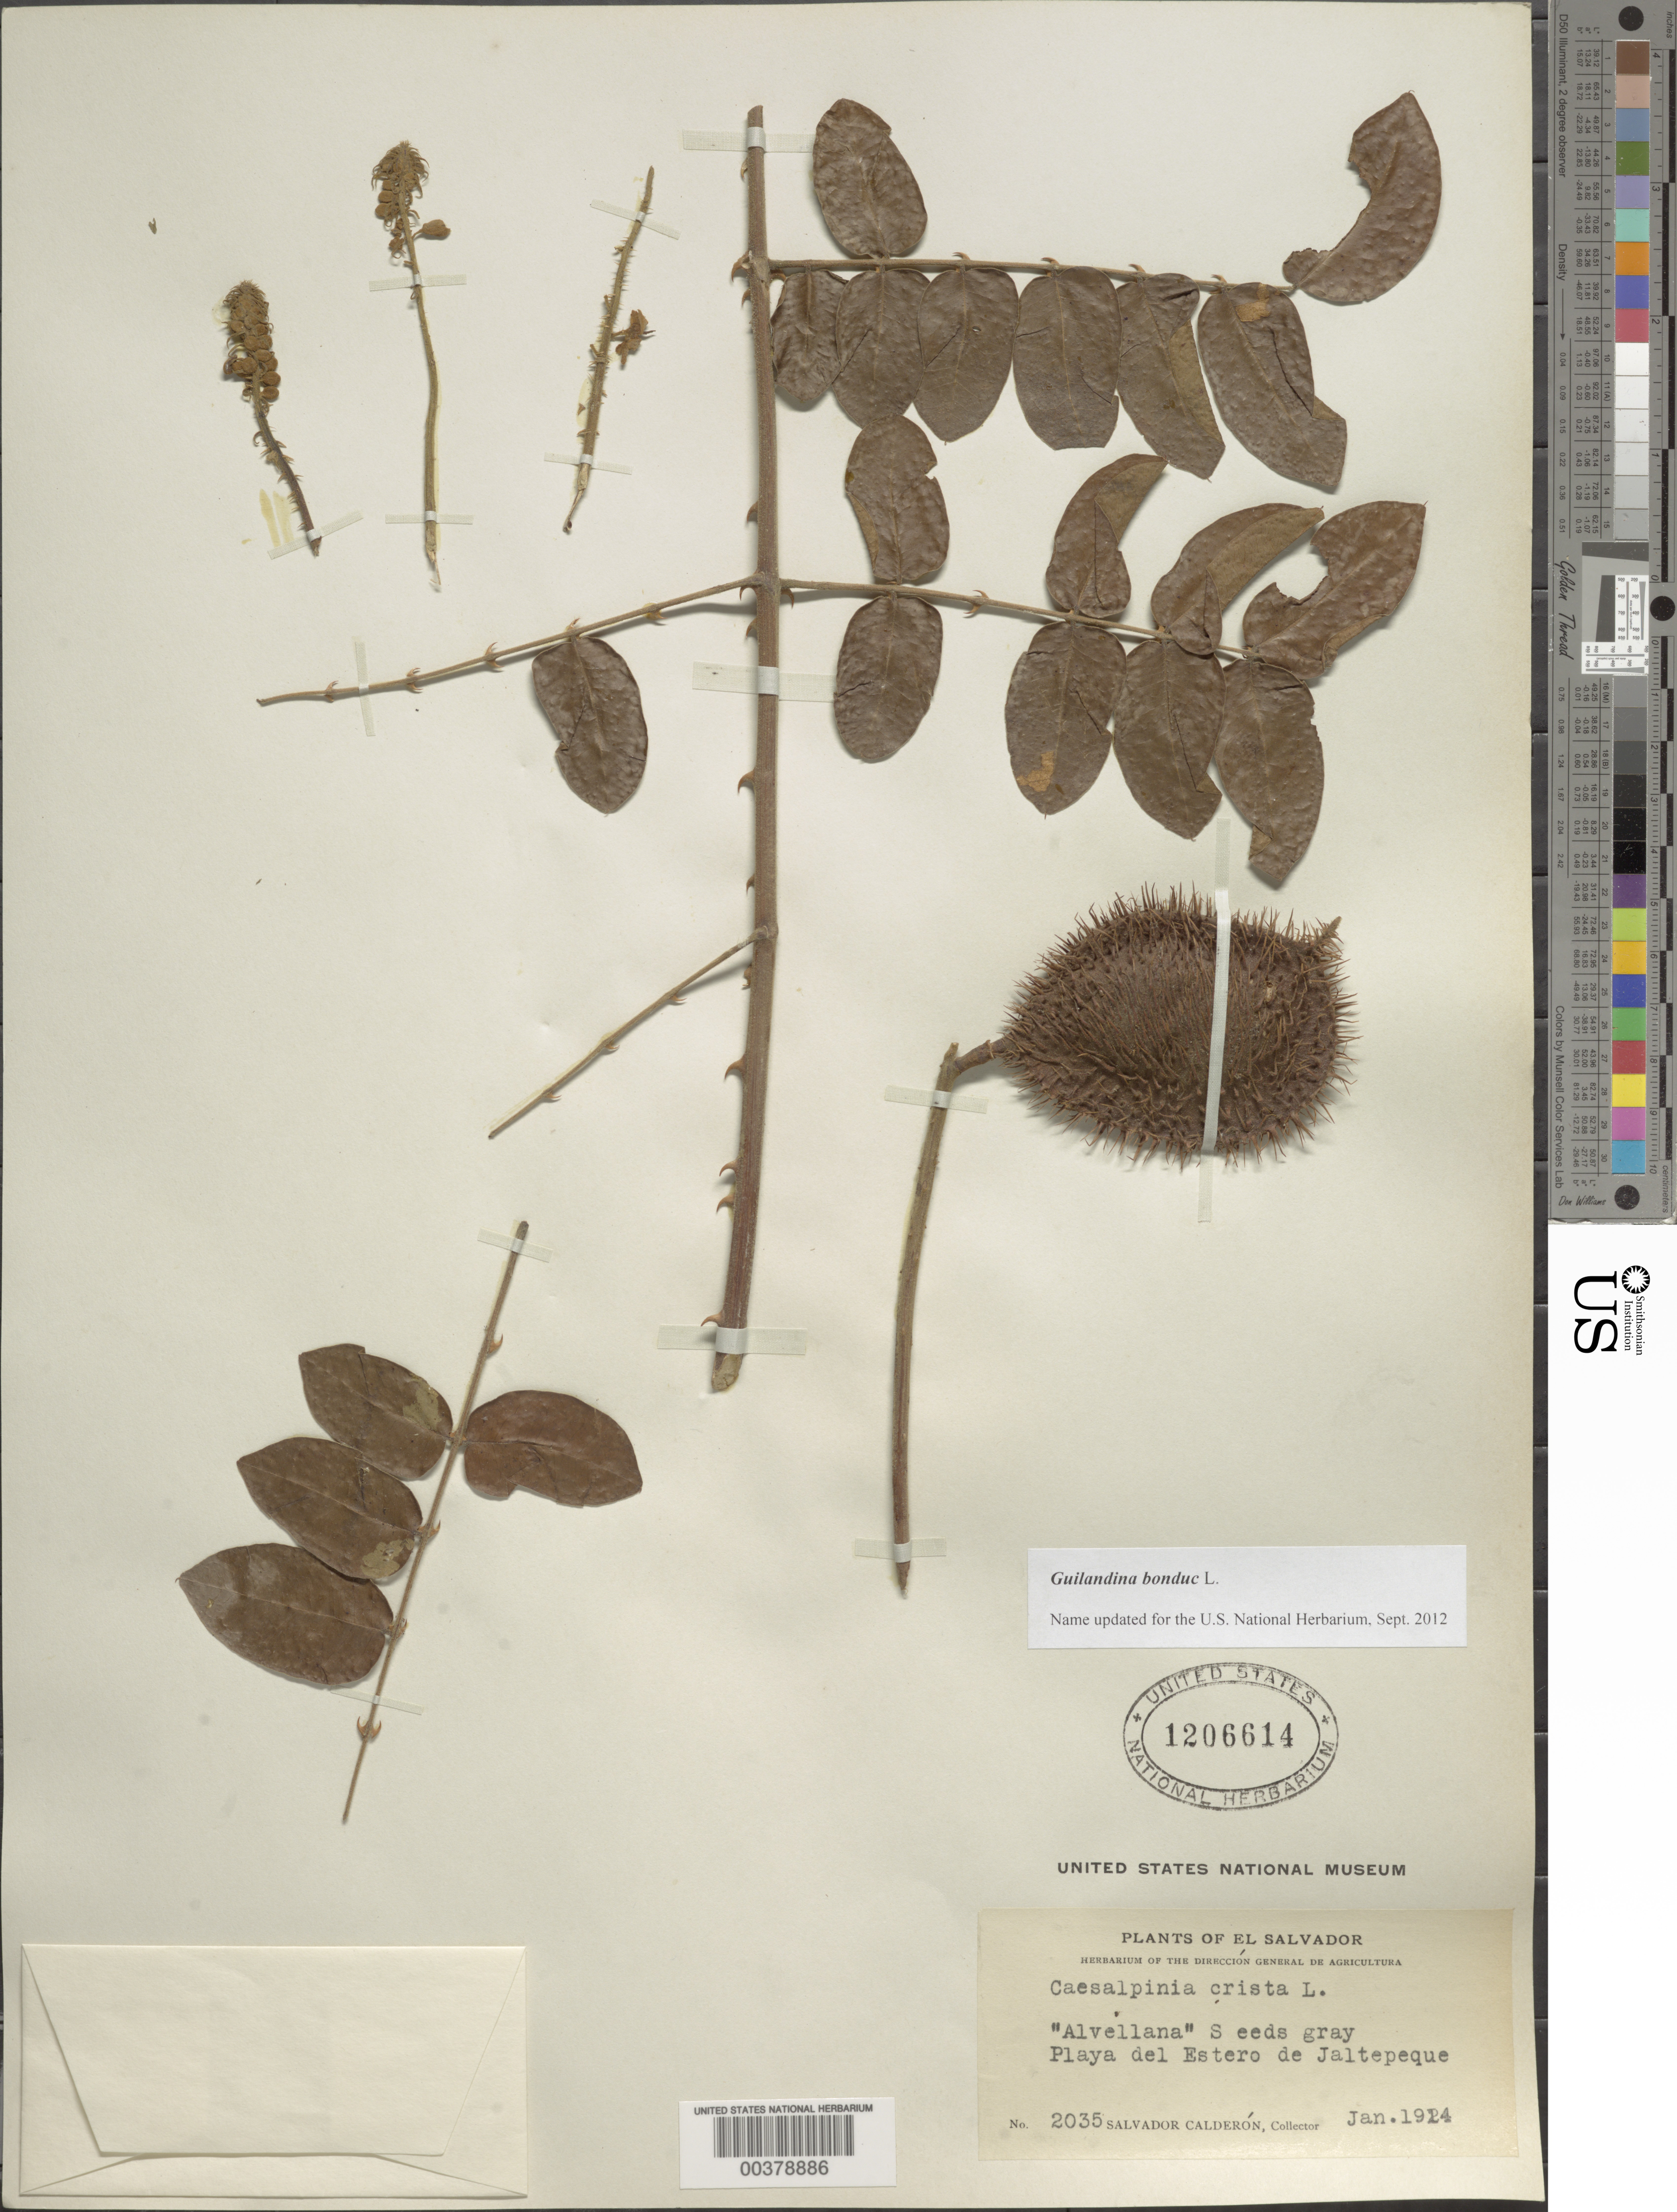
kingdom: Plantae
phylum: Tracheophyta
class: Magnoliopsida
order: Fabales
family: Fabaceae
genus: Guilandina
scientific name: Guilandina bonduc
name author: L.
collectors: S. Calderón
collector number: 2035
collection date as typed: Jan 1914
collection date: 1914-01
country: El Salvador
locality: Playa del estero de jaltepeque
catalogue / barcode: US 1206614